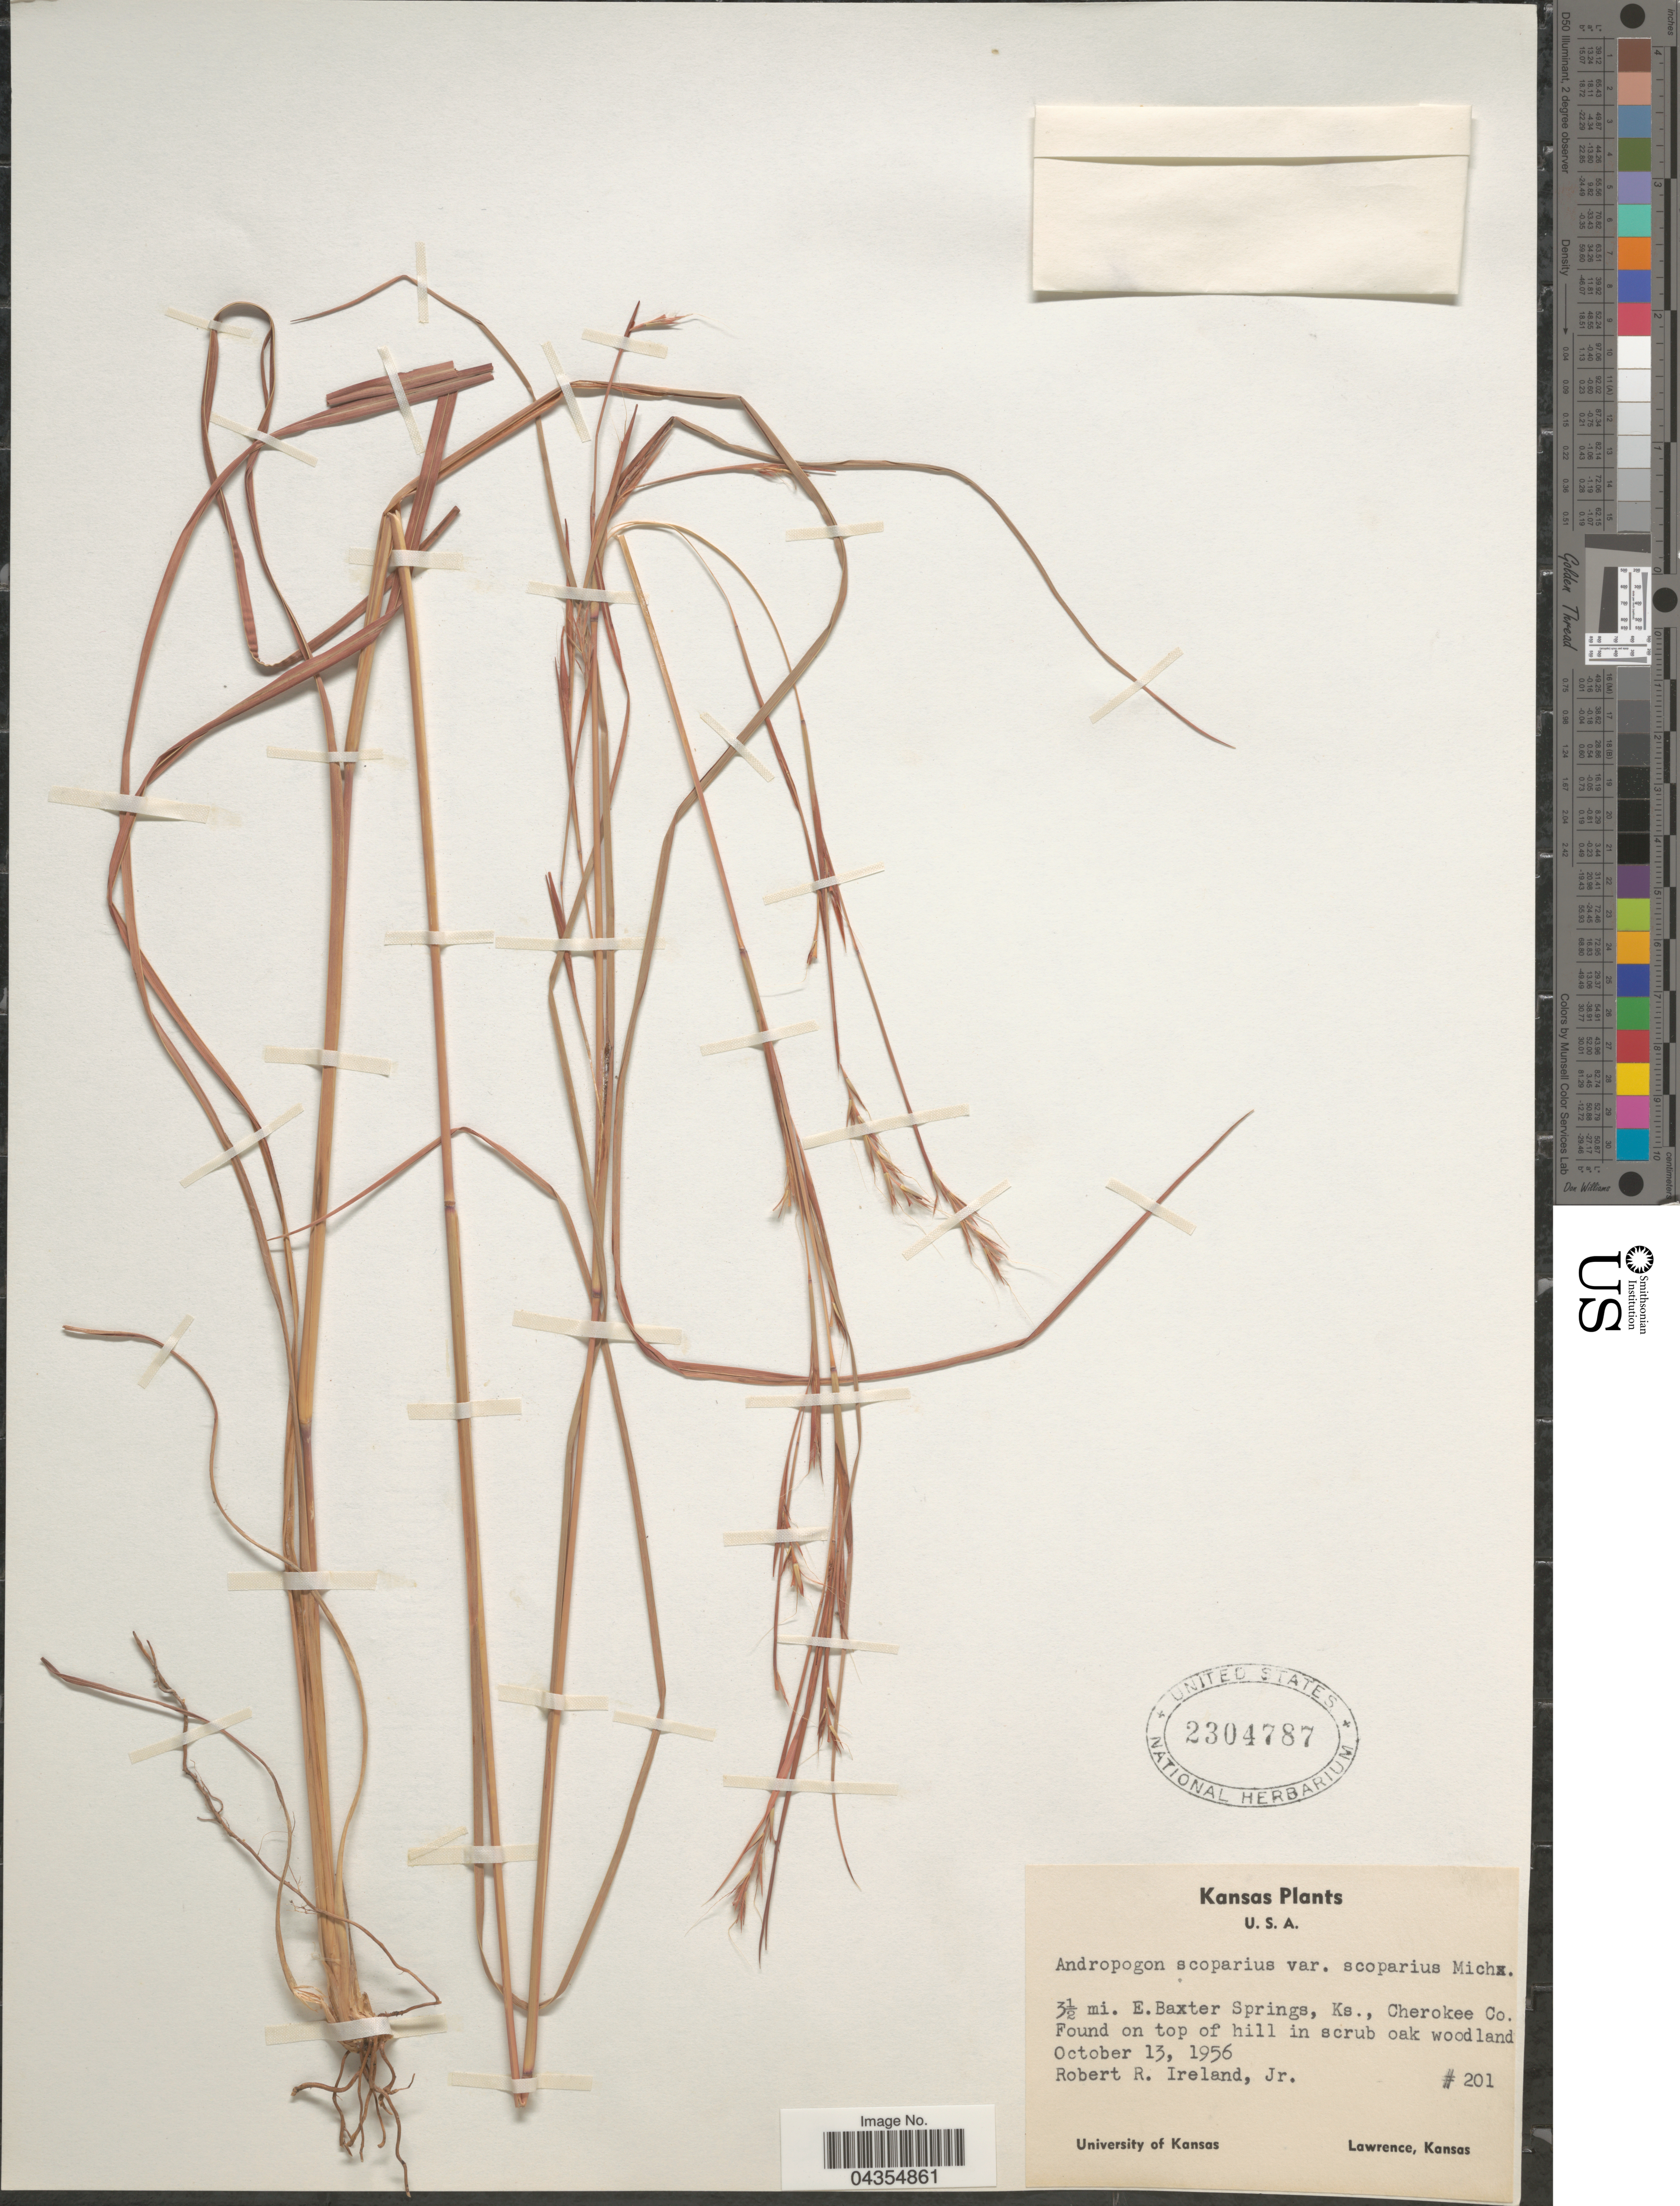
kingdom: Plantae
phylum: Tracheophyta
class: Liliopsida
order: Poales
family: Poaceae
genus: Schizachyrium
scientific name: Schizachyrium sanguineum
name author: (Retz.) Alston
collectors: R. Ireland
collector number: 201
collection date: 1956-10-13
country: United States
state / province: Kansas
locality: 3½ mi. E. Baxter Springs, Cherokee Co. On top of hill.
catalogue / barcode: US 2304787